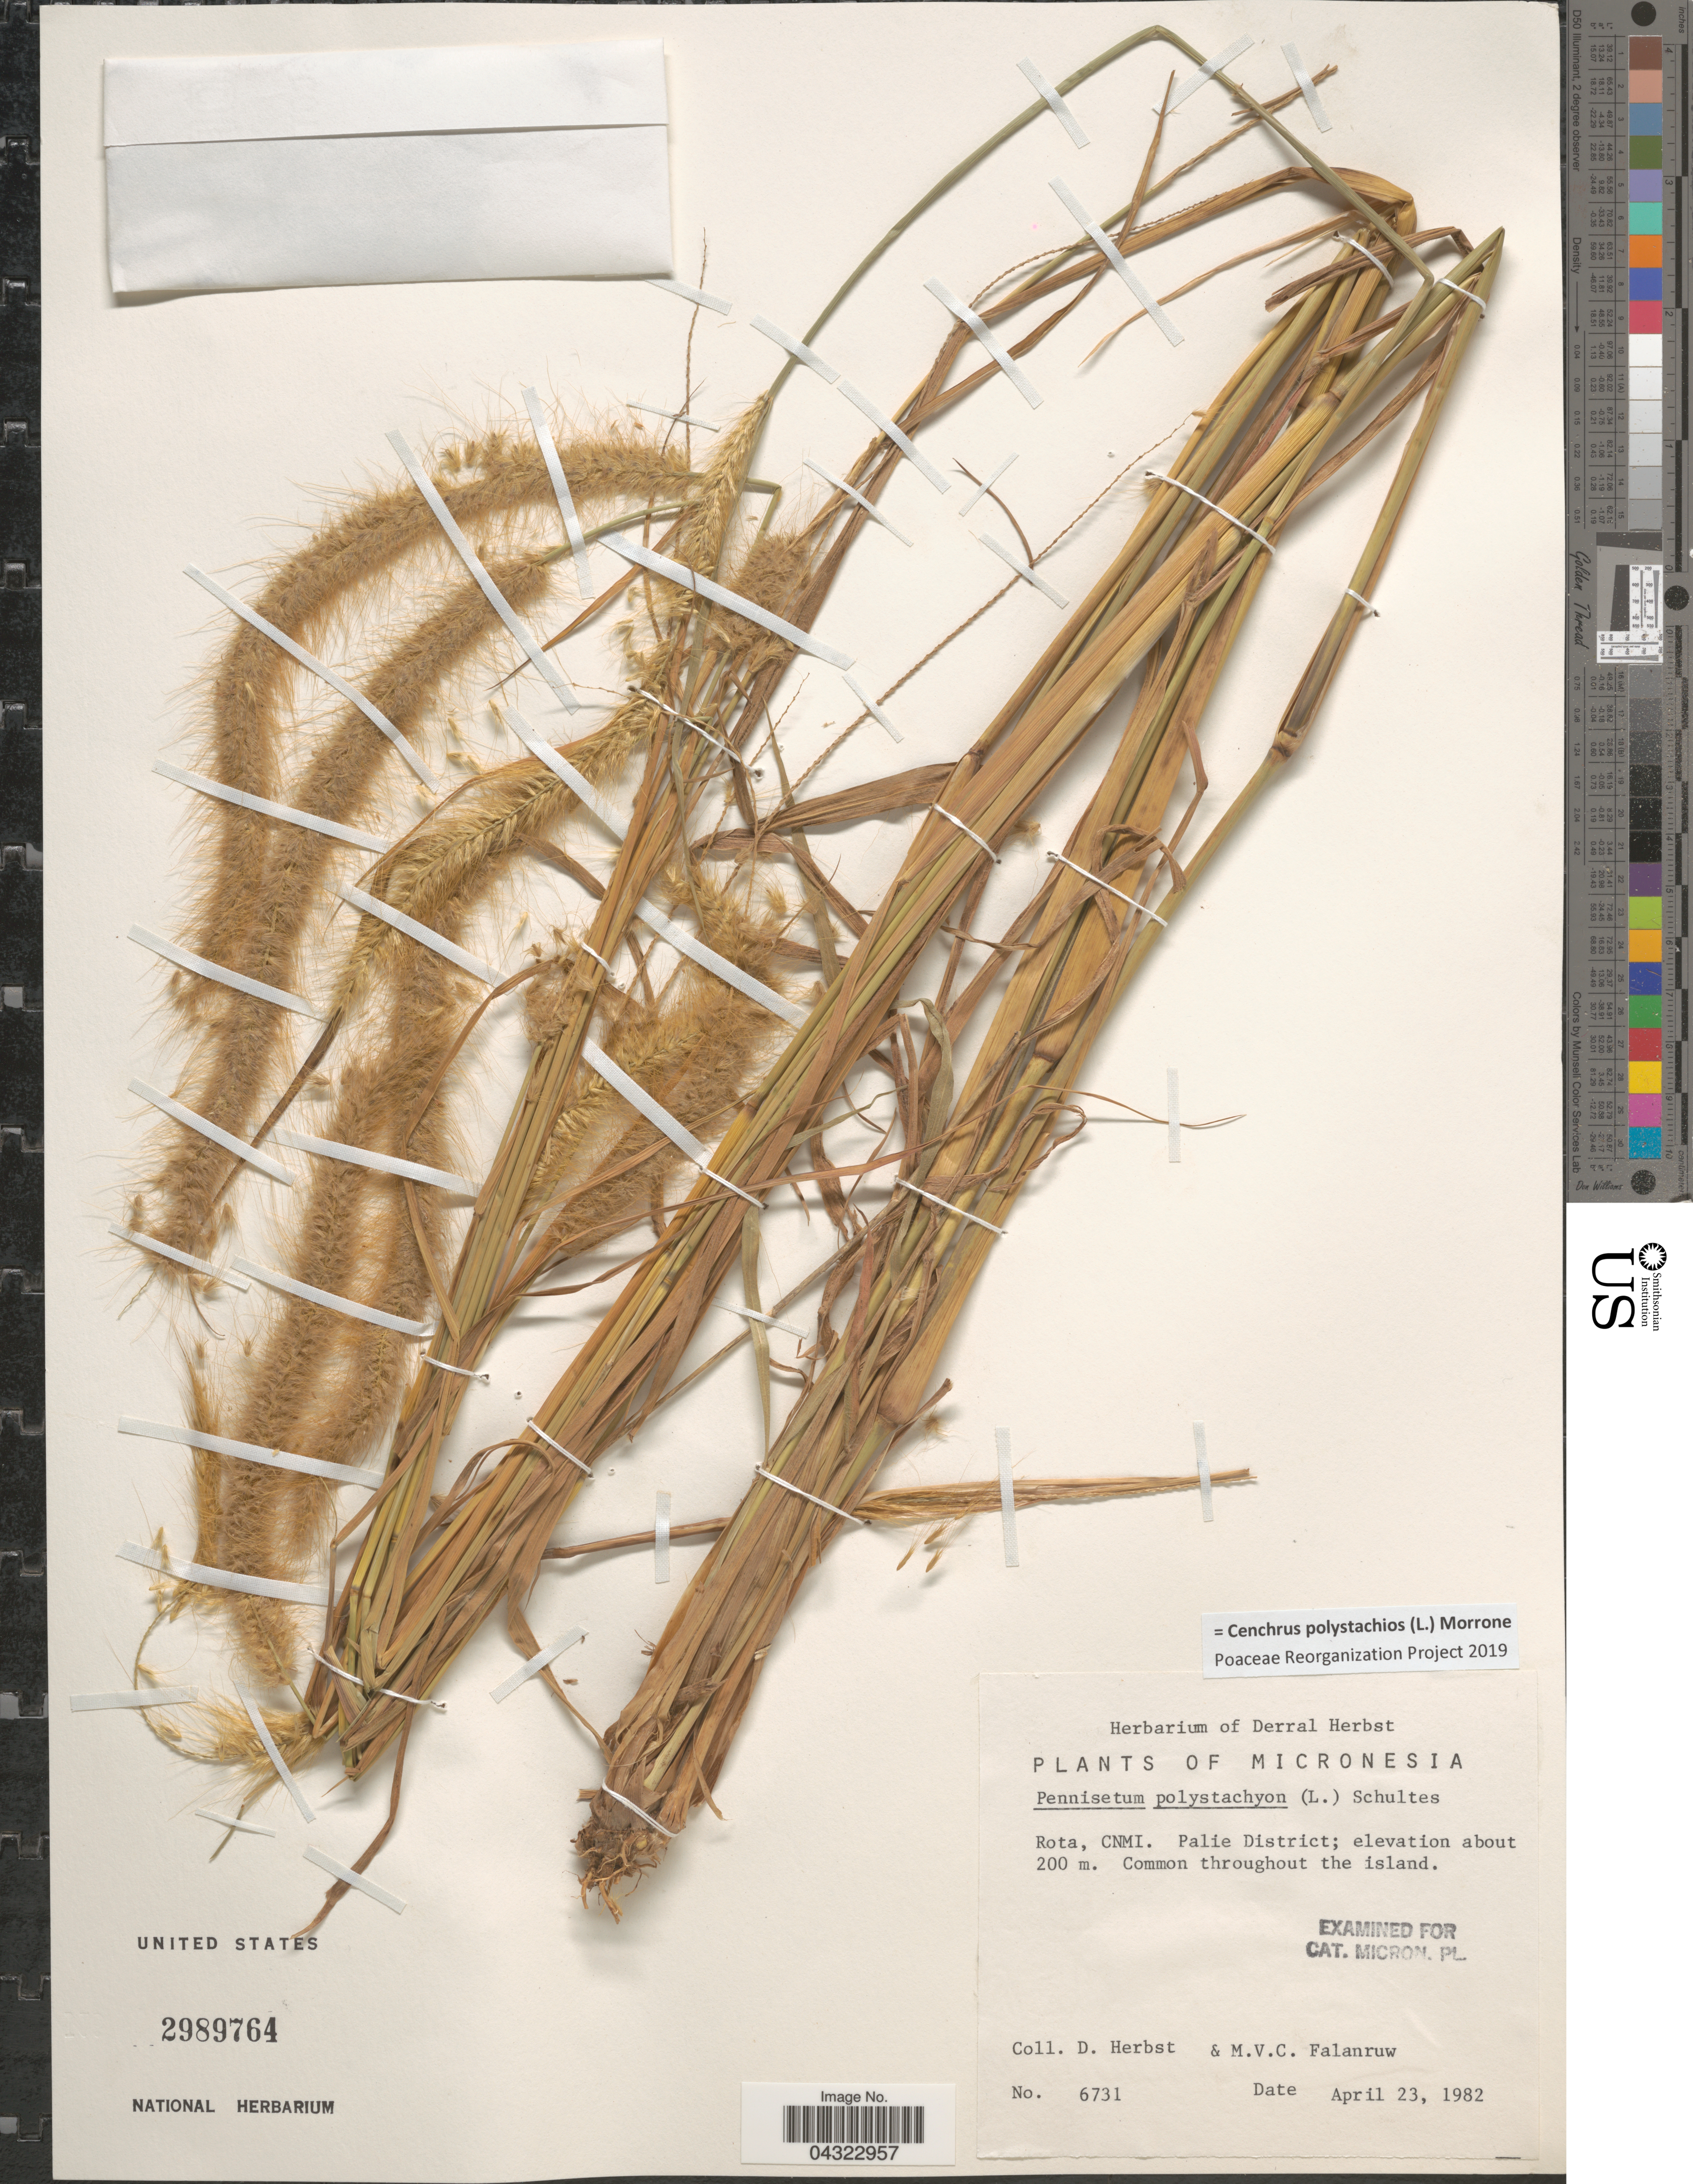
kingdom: Plantae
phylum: Tracheophyta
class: Liliopsida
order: Poales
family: Poaceae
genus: Cenchrus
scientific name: Cenchrus polystachios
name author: (L.) Morrone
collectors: D. Herbst & M. V. Falanruw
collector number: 6731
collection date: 1982-04-23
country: Northern Mariana Islands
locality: Micronesia. Rota, CNMI. Palie District. Common throughout the island.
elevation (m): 200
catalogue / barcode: US 2989764